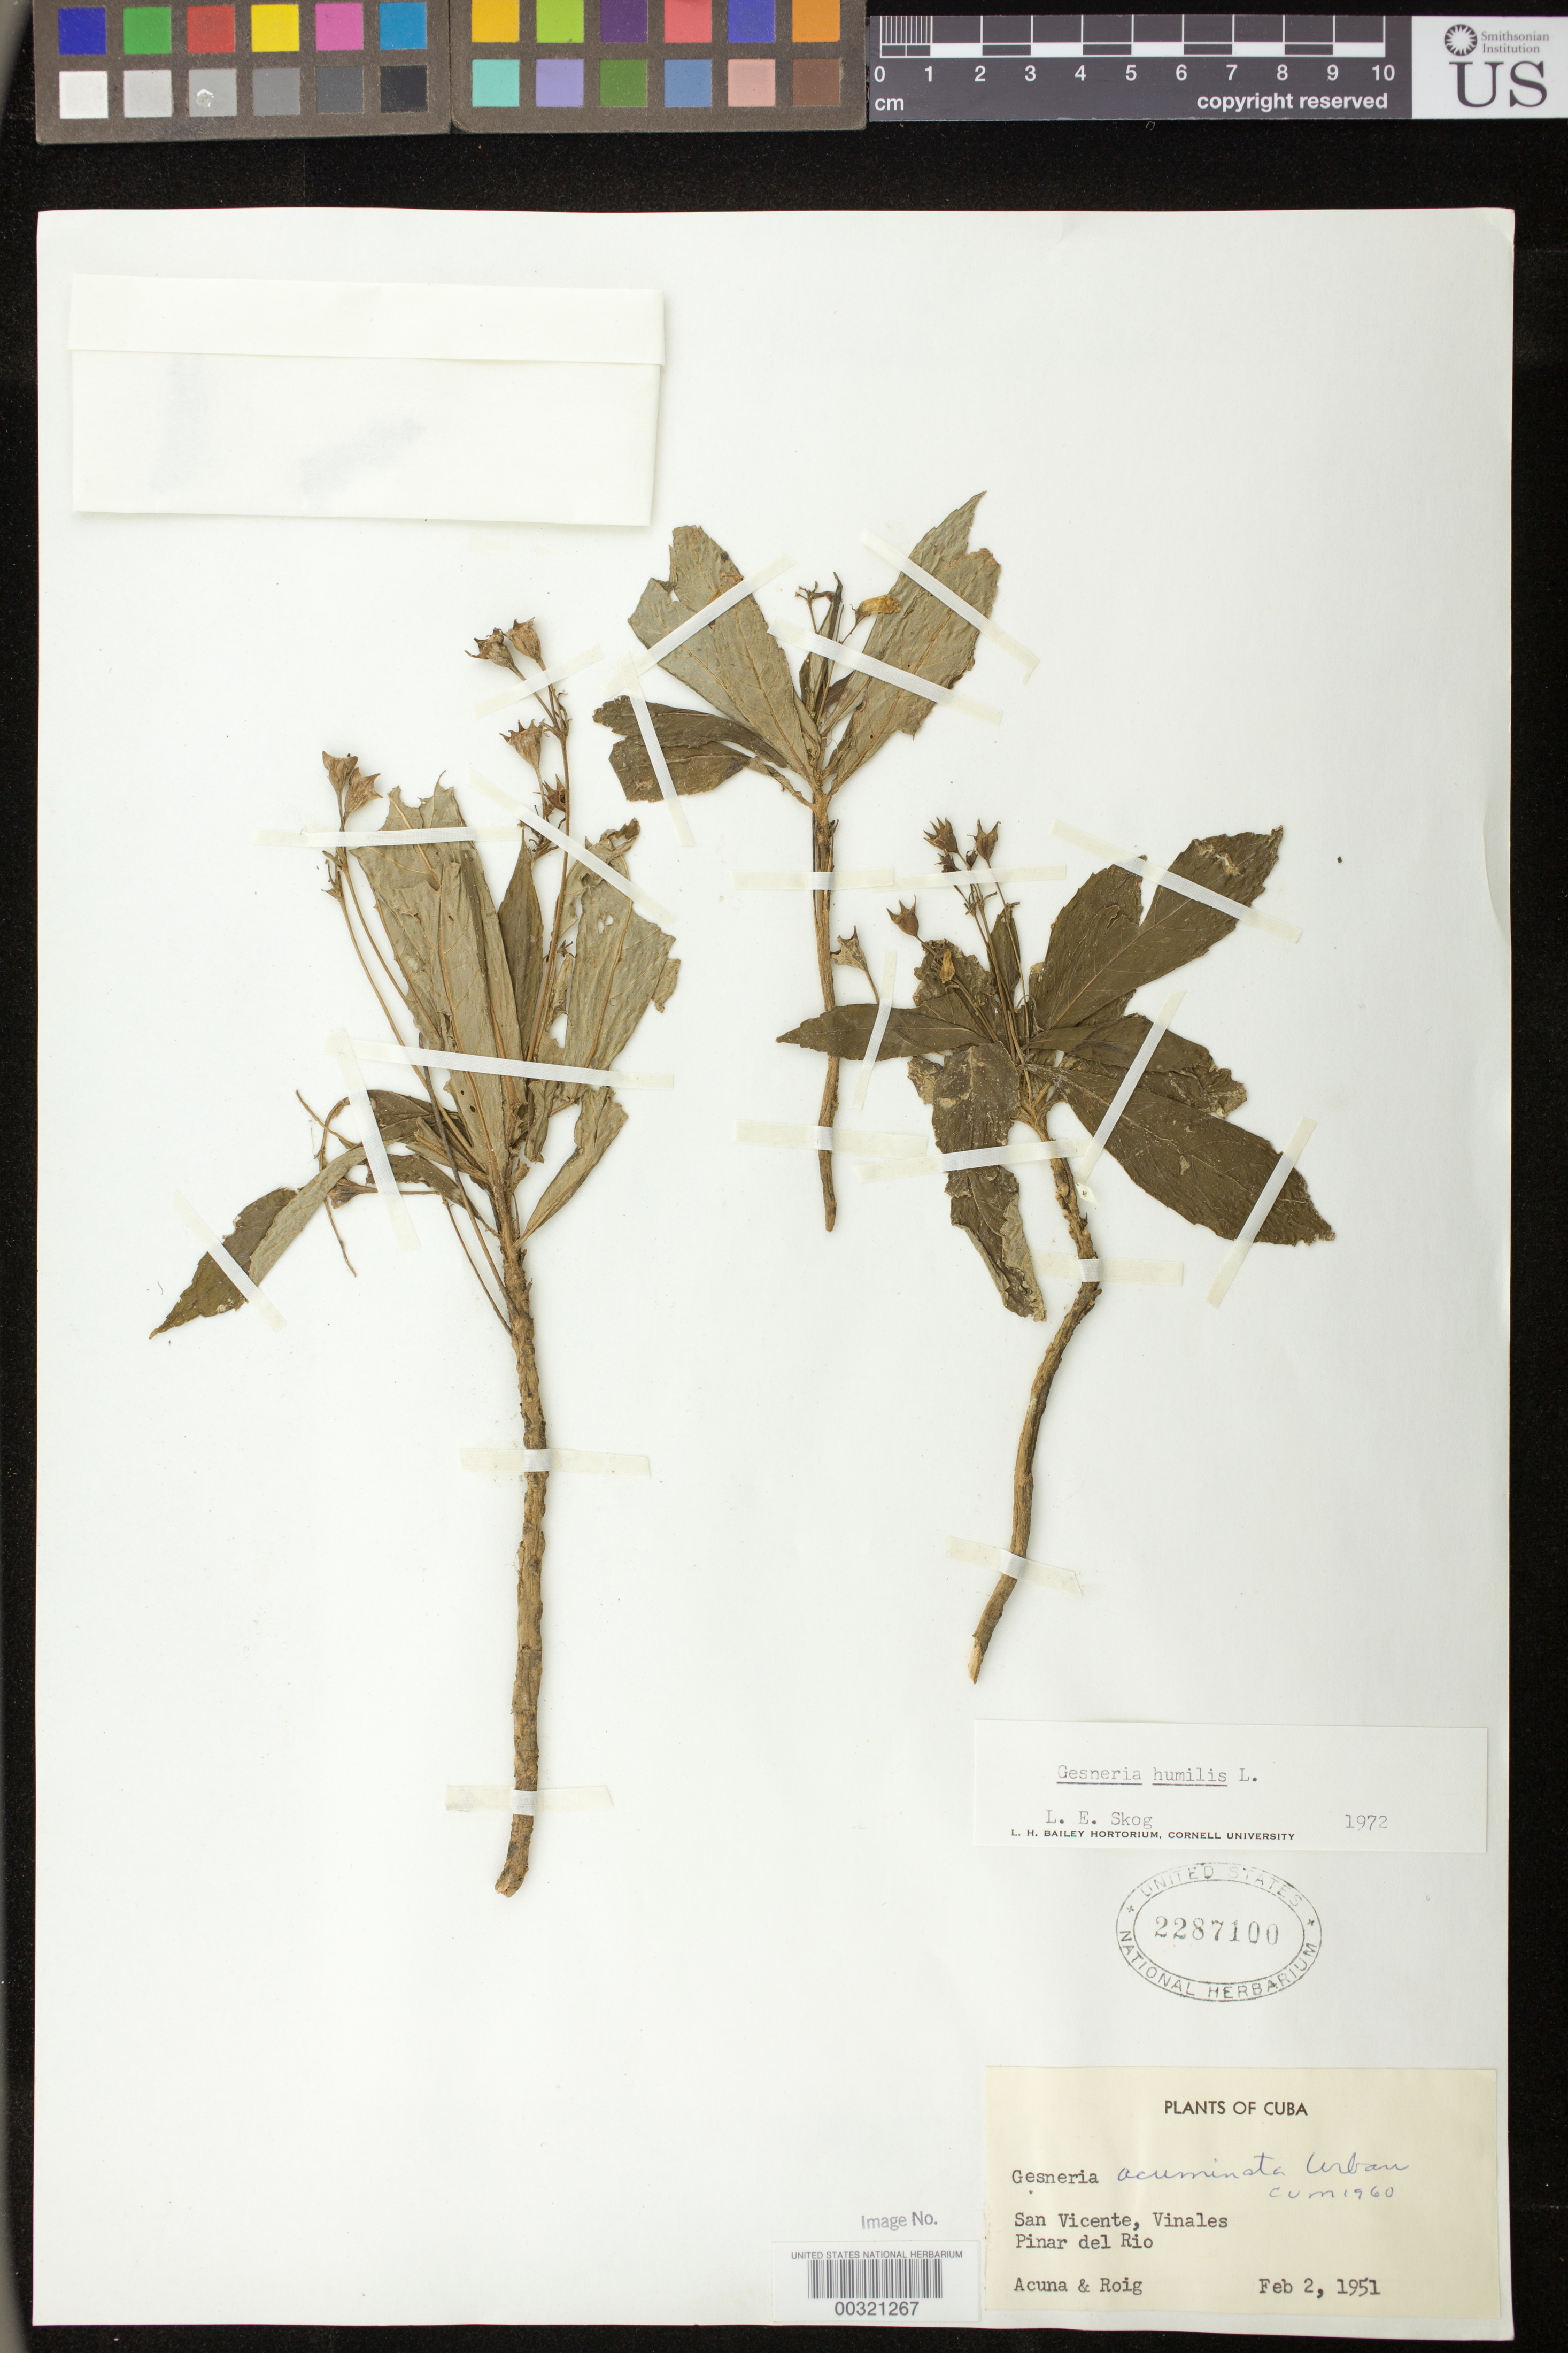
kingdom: Plantae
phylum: Tracheophyta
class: Magnoliopsida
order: Lamiales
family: Gesneriaceae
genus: Gesneria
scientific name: Gesneria humilis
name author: L.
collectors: J. Acuña & J. Roig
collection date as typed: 02 Feb 1951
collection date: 1951-02-02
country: Cuba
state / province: Pinar del Rio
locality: San Vicente, Vinales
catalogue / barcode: US 2287100